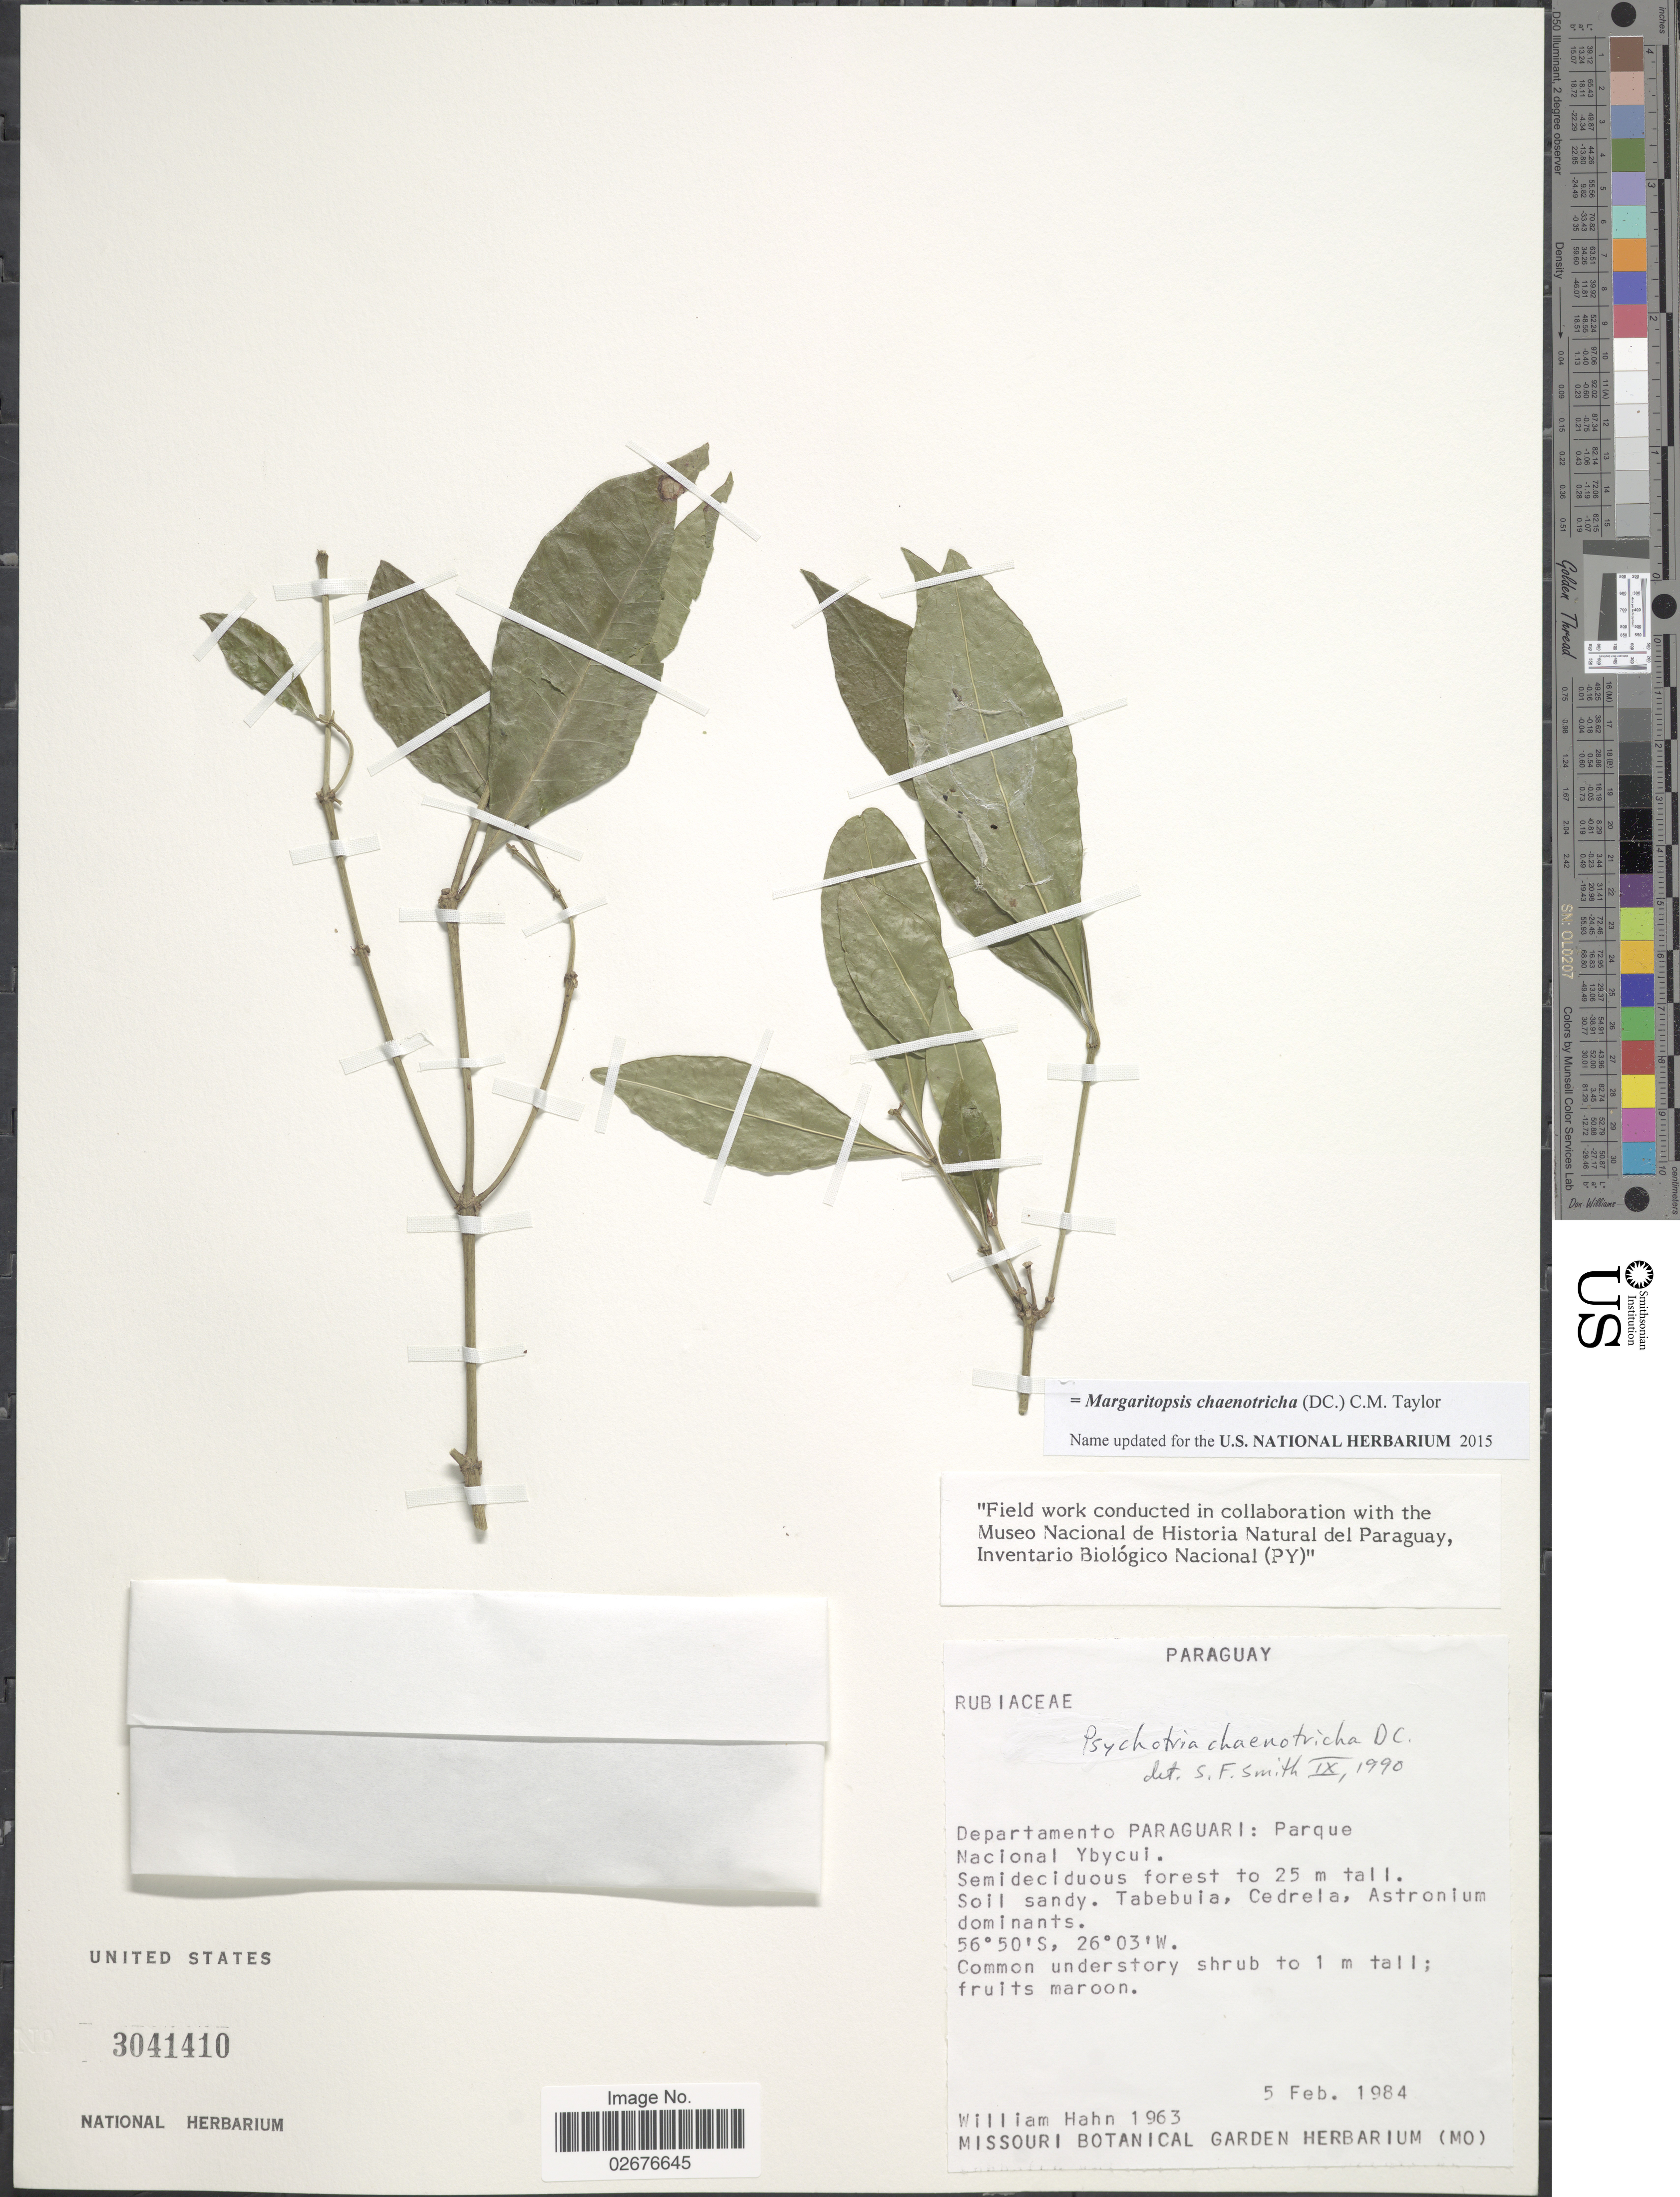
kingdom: Plantae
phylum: Tracheophyta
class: Magnoliopsida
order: Gentianales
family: Rubiaceae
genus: Margaritopsis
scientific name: Margaritopsis chaenotricha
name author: (DC.) C.M. Taylor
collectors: W. Hahn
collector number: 1963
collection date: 1984-02-05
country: Paraguay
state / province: Paraguari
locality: Parque Nacional Ybycui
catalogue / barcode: US 3041410